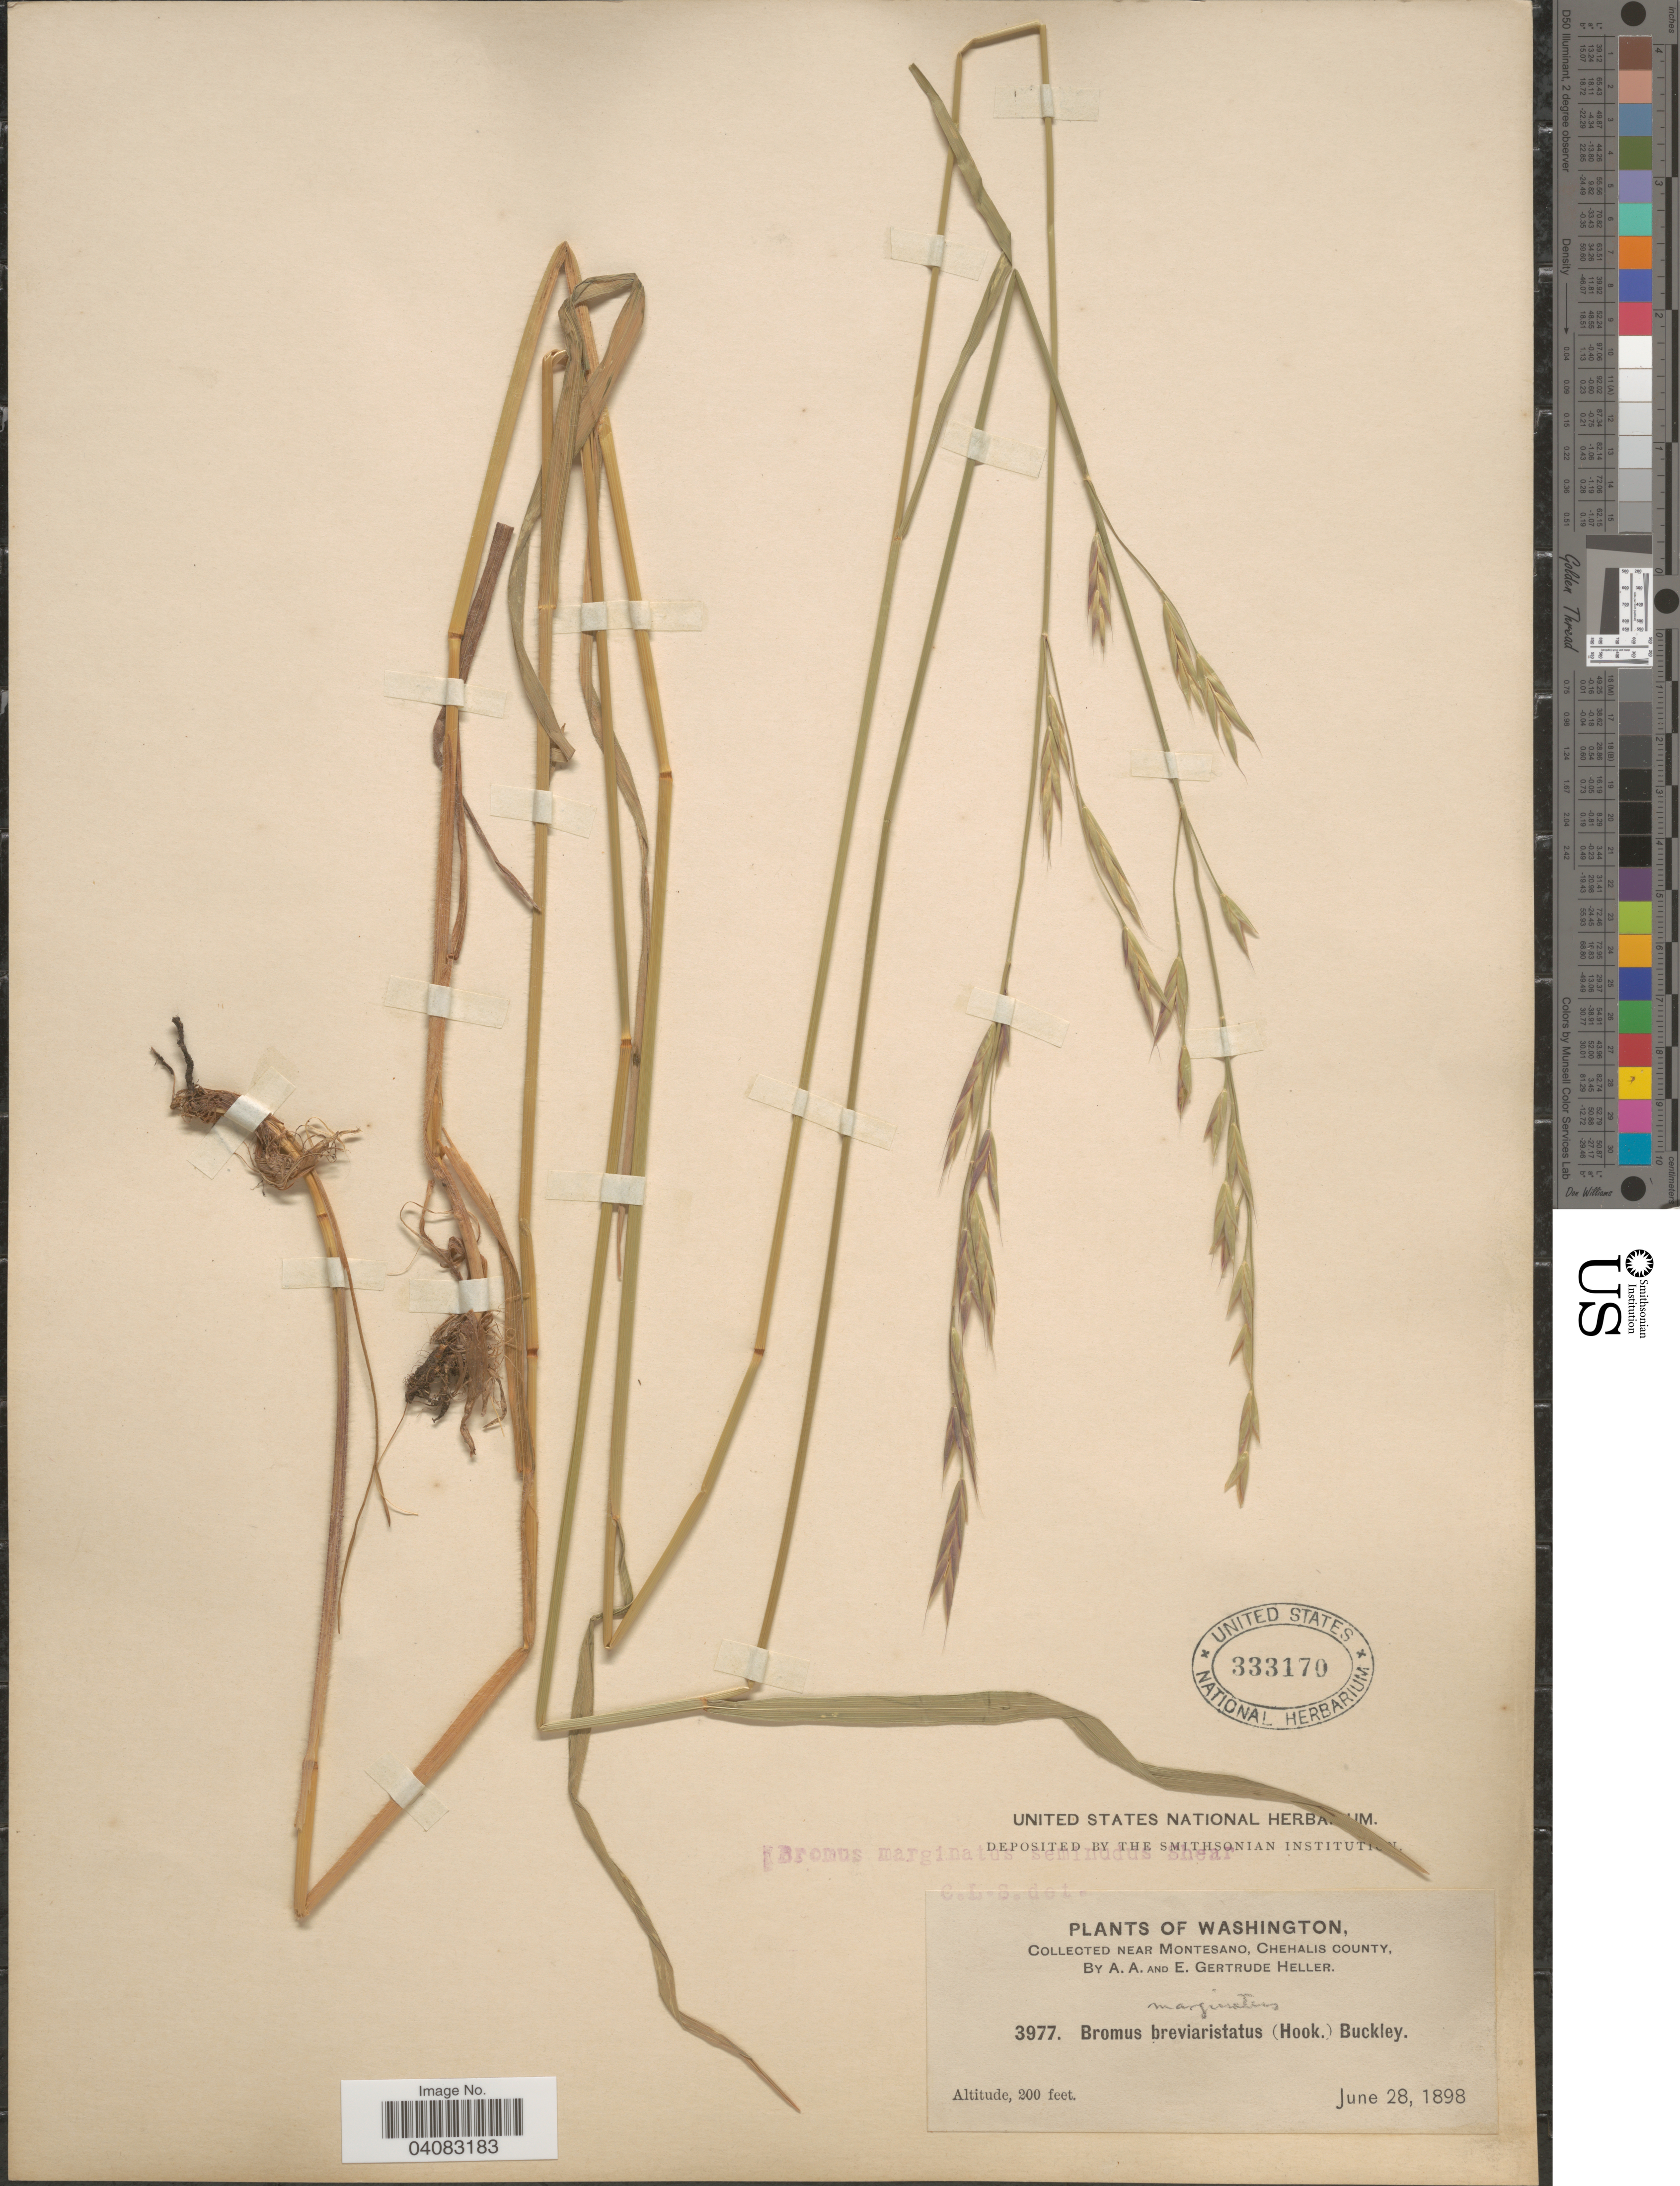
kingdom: Plantae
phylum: Tracheophyta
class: Liliopsida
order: Poales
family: Poaceae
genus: Bromus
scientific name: Bromus marginatus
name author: Nees ex Steud.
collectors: A. A. Heller & E. G. Heller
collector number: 3977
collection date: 1898-06-28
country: United States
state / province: Washington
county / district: Grays Harbor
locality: Near Montesano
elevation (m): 61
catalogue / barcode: US 333170